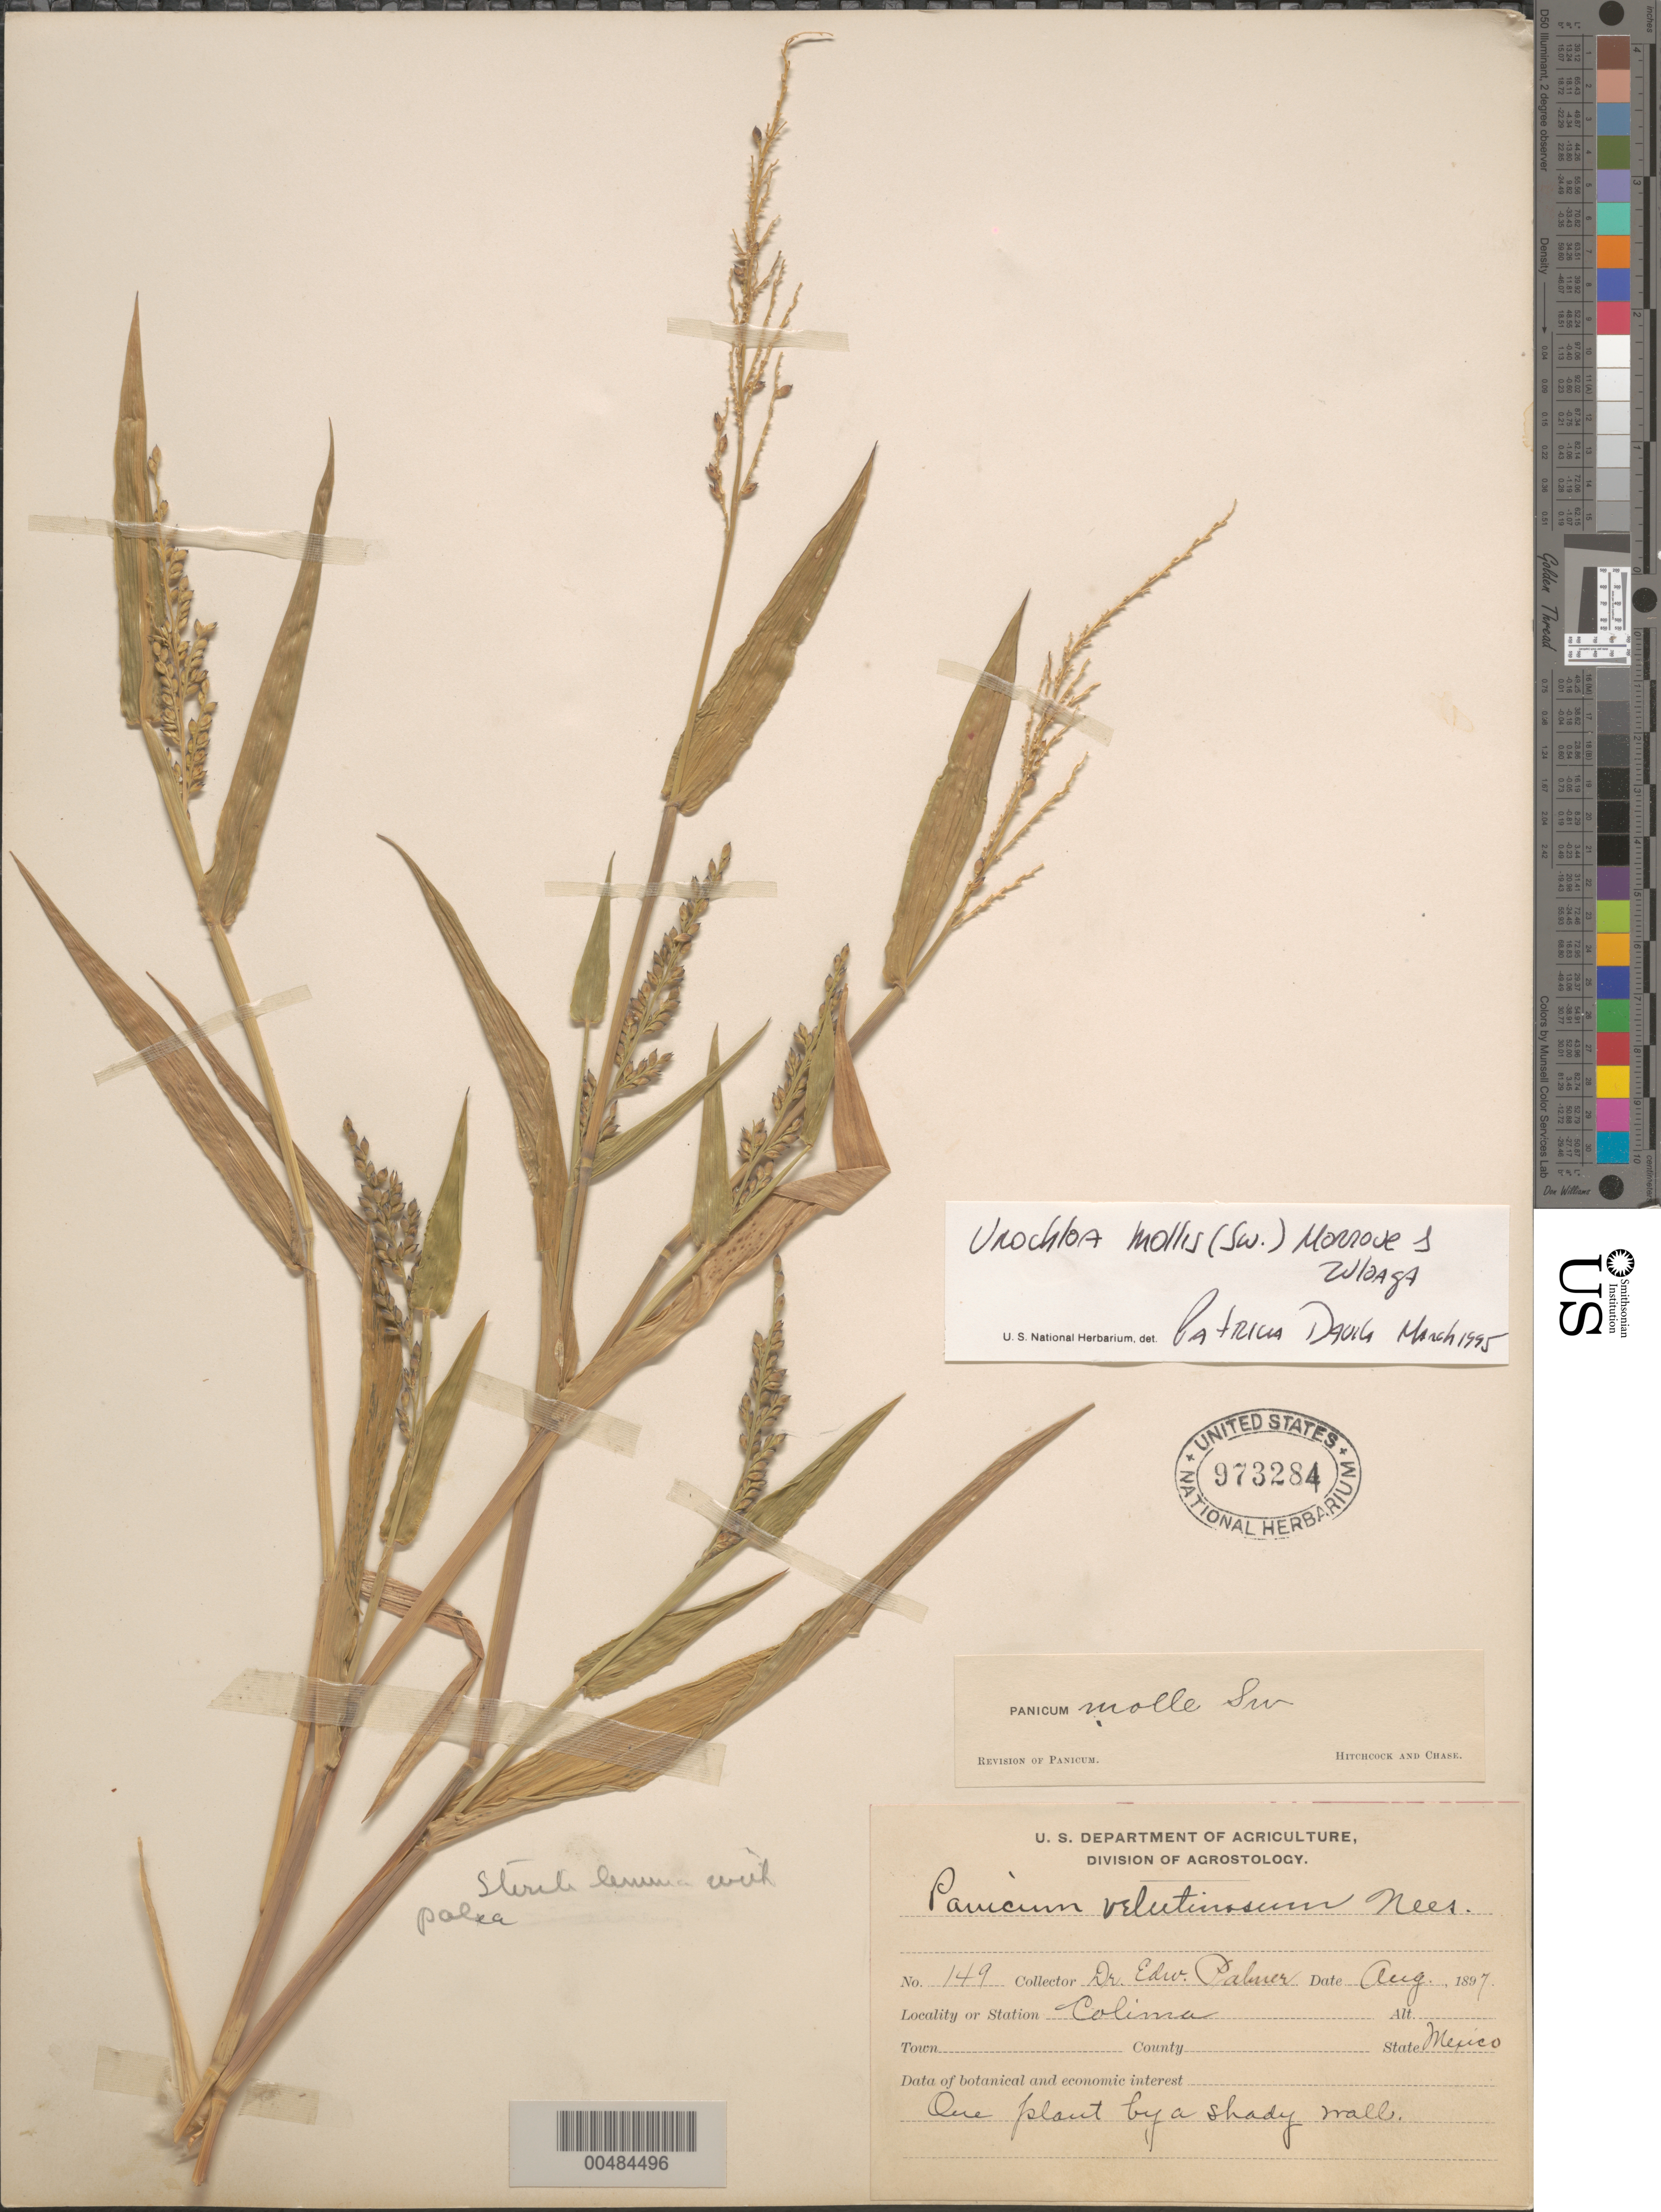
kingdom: Plantae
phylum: Tracheophyta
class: Liliopsida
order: Poales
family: Poaceae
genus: Urochloa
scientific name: Urochloa mollis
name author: (Sw.) Morrone & Zuloaga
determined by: Dávila, P. D.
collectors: E. Palmer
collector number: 149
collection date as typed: Aug 1897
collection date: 1897-08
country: Mexico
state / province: Colima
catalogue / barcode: US 973284